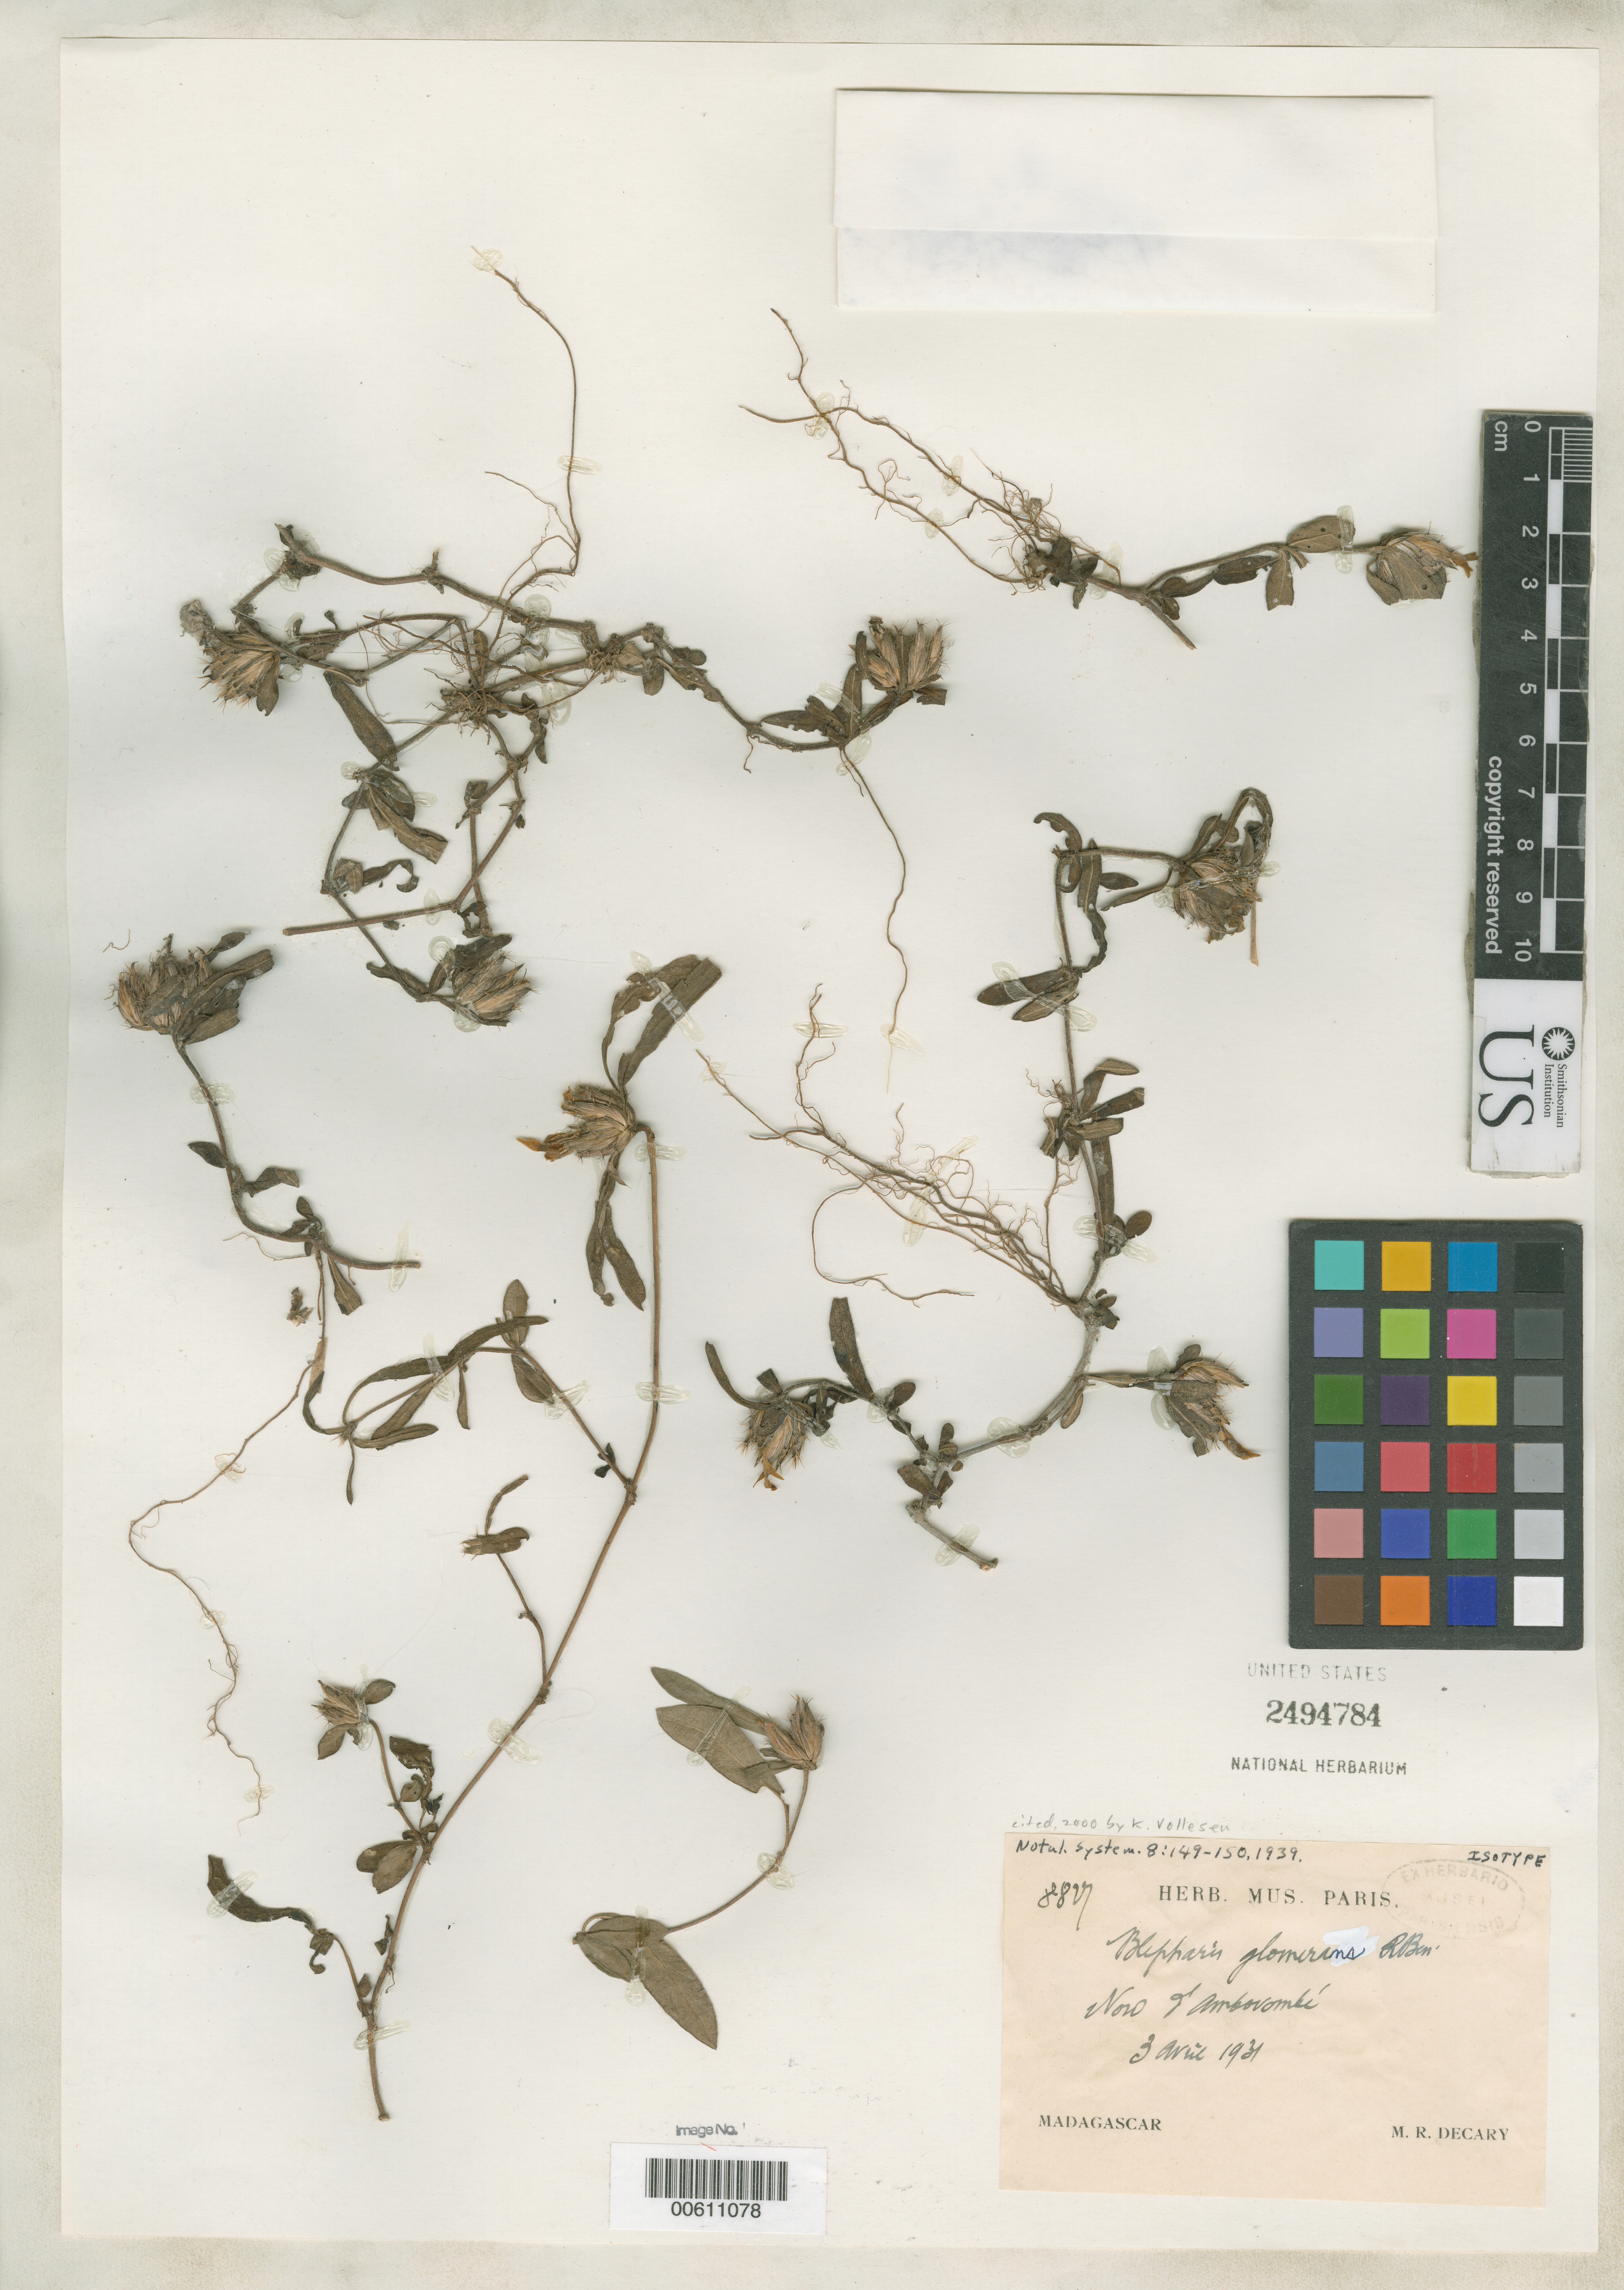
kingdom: Plantae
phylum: Tracheophyta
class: Magnoliopsida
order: Lamiales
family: Acanthaceae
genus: Blepharis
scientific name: Blepharis glomerans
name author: Benoist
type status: Isotype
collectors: R. Decary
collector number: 8827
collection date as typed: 03 Apr 1931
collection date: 1931-04-03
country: Madagascar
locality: Nord d'Ambovombé.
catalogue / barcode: US 2494784